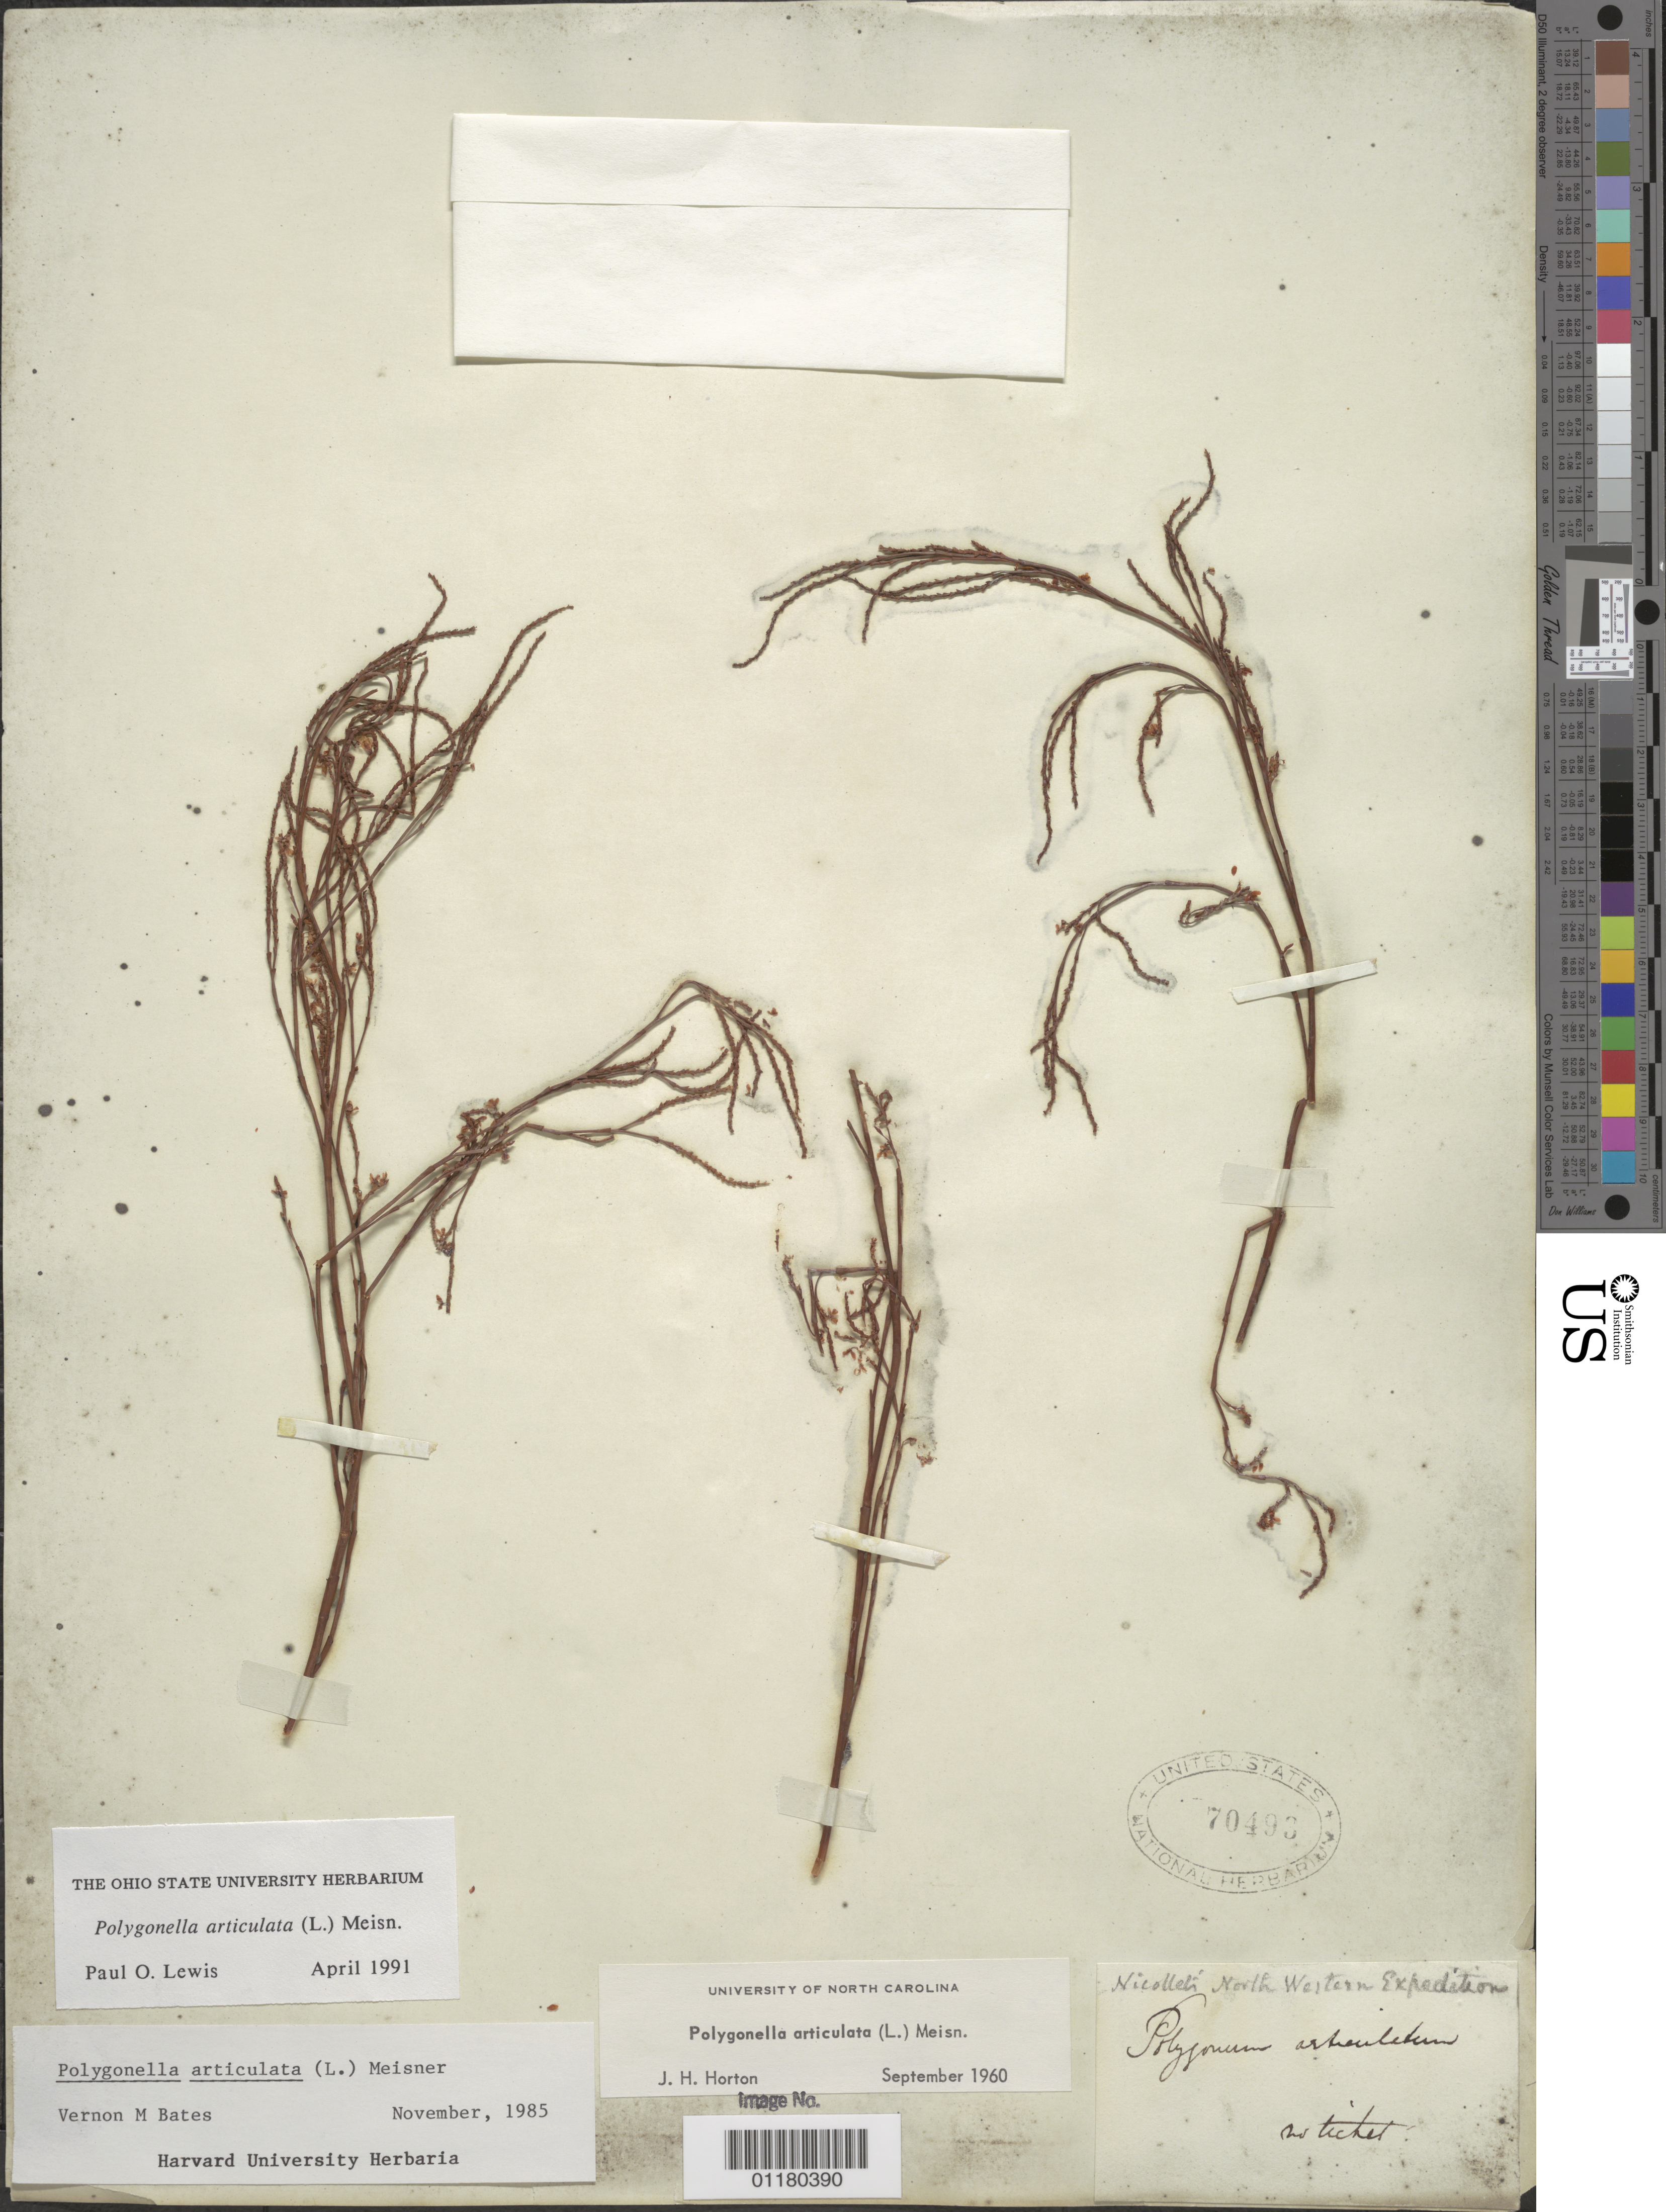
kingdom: Plantae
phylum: Tracheophyta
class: Magnoliopsida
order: Caryophyllales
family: Polygonaceae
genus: Polygonella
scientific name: Polygonella articulata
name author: (L.) Meisn.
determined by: Horton, J. H.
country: Canada / United States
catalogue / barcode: US 70493